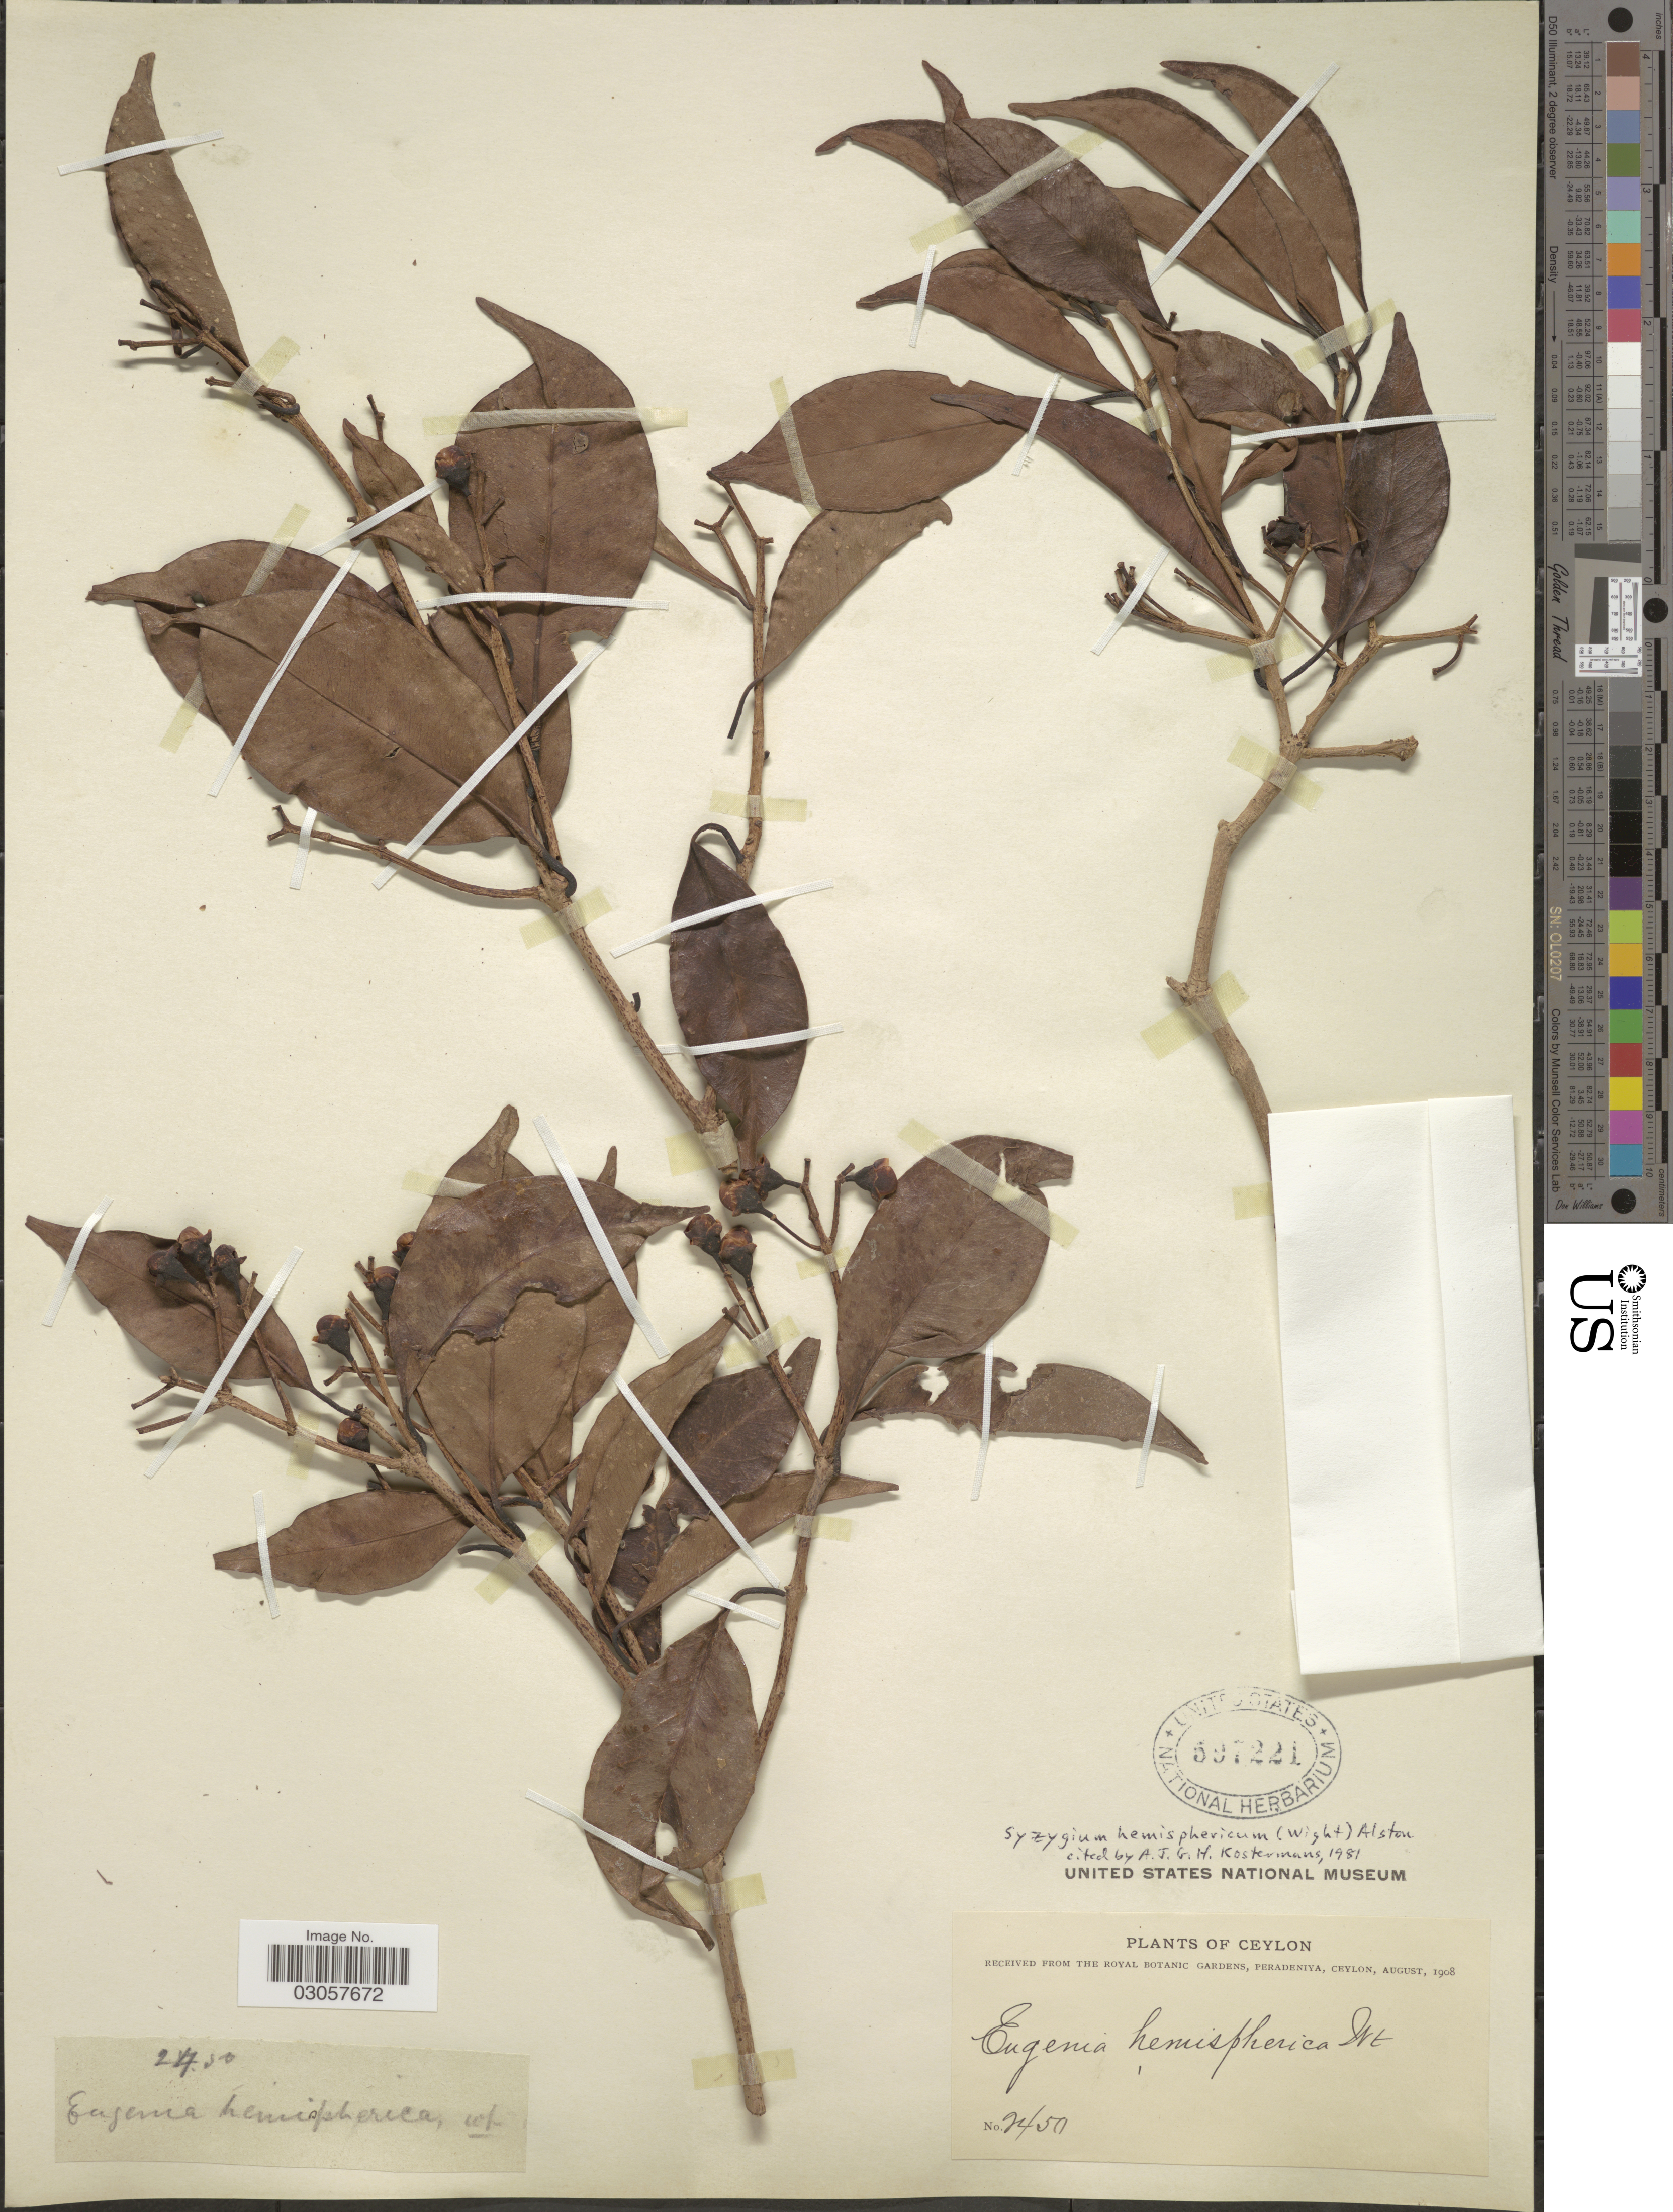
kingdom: Plantae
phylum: Tracheophyta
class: Magnoliopsida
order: Myrtales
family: Myrtaceae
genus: Syzygium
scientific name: Syzygium hemisphericum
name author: (Wight) Alston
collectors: P. Royal Botanic Gardens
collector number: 2450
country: Sri Lanka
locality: Ceylon.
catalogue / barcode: US 597221